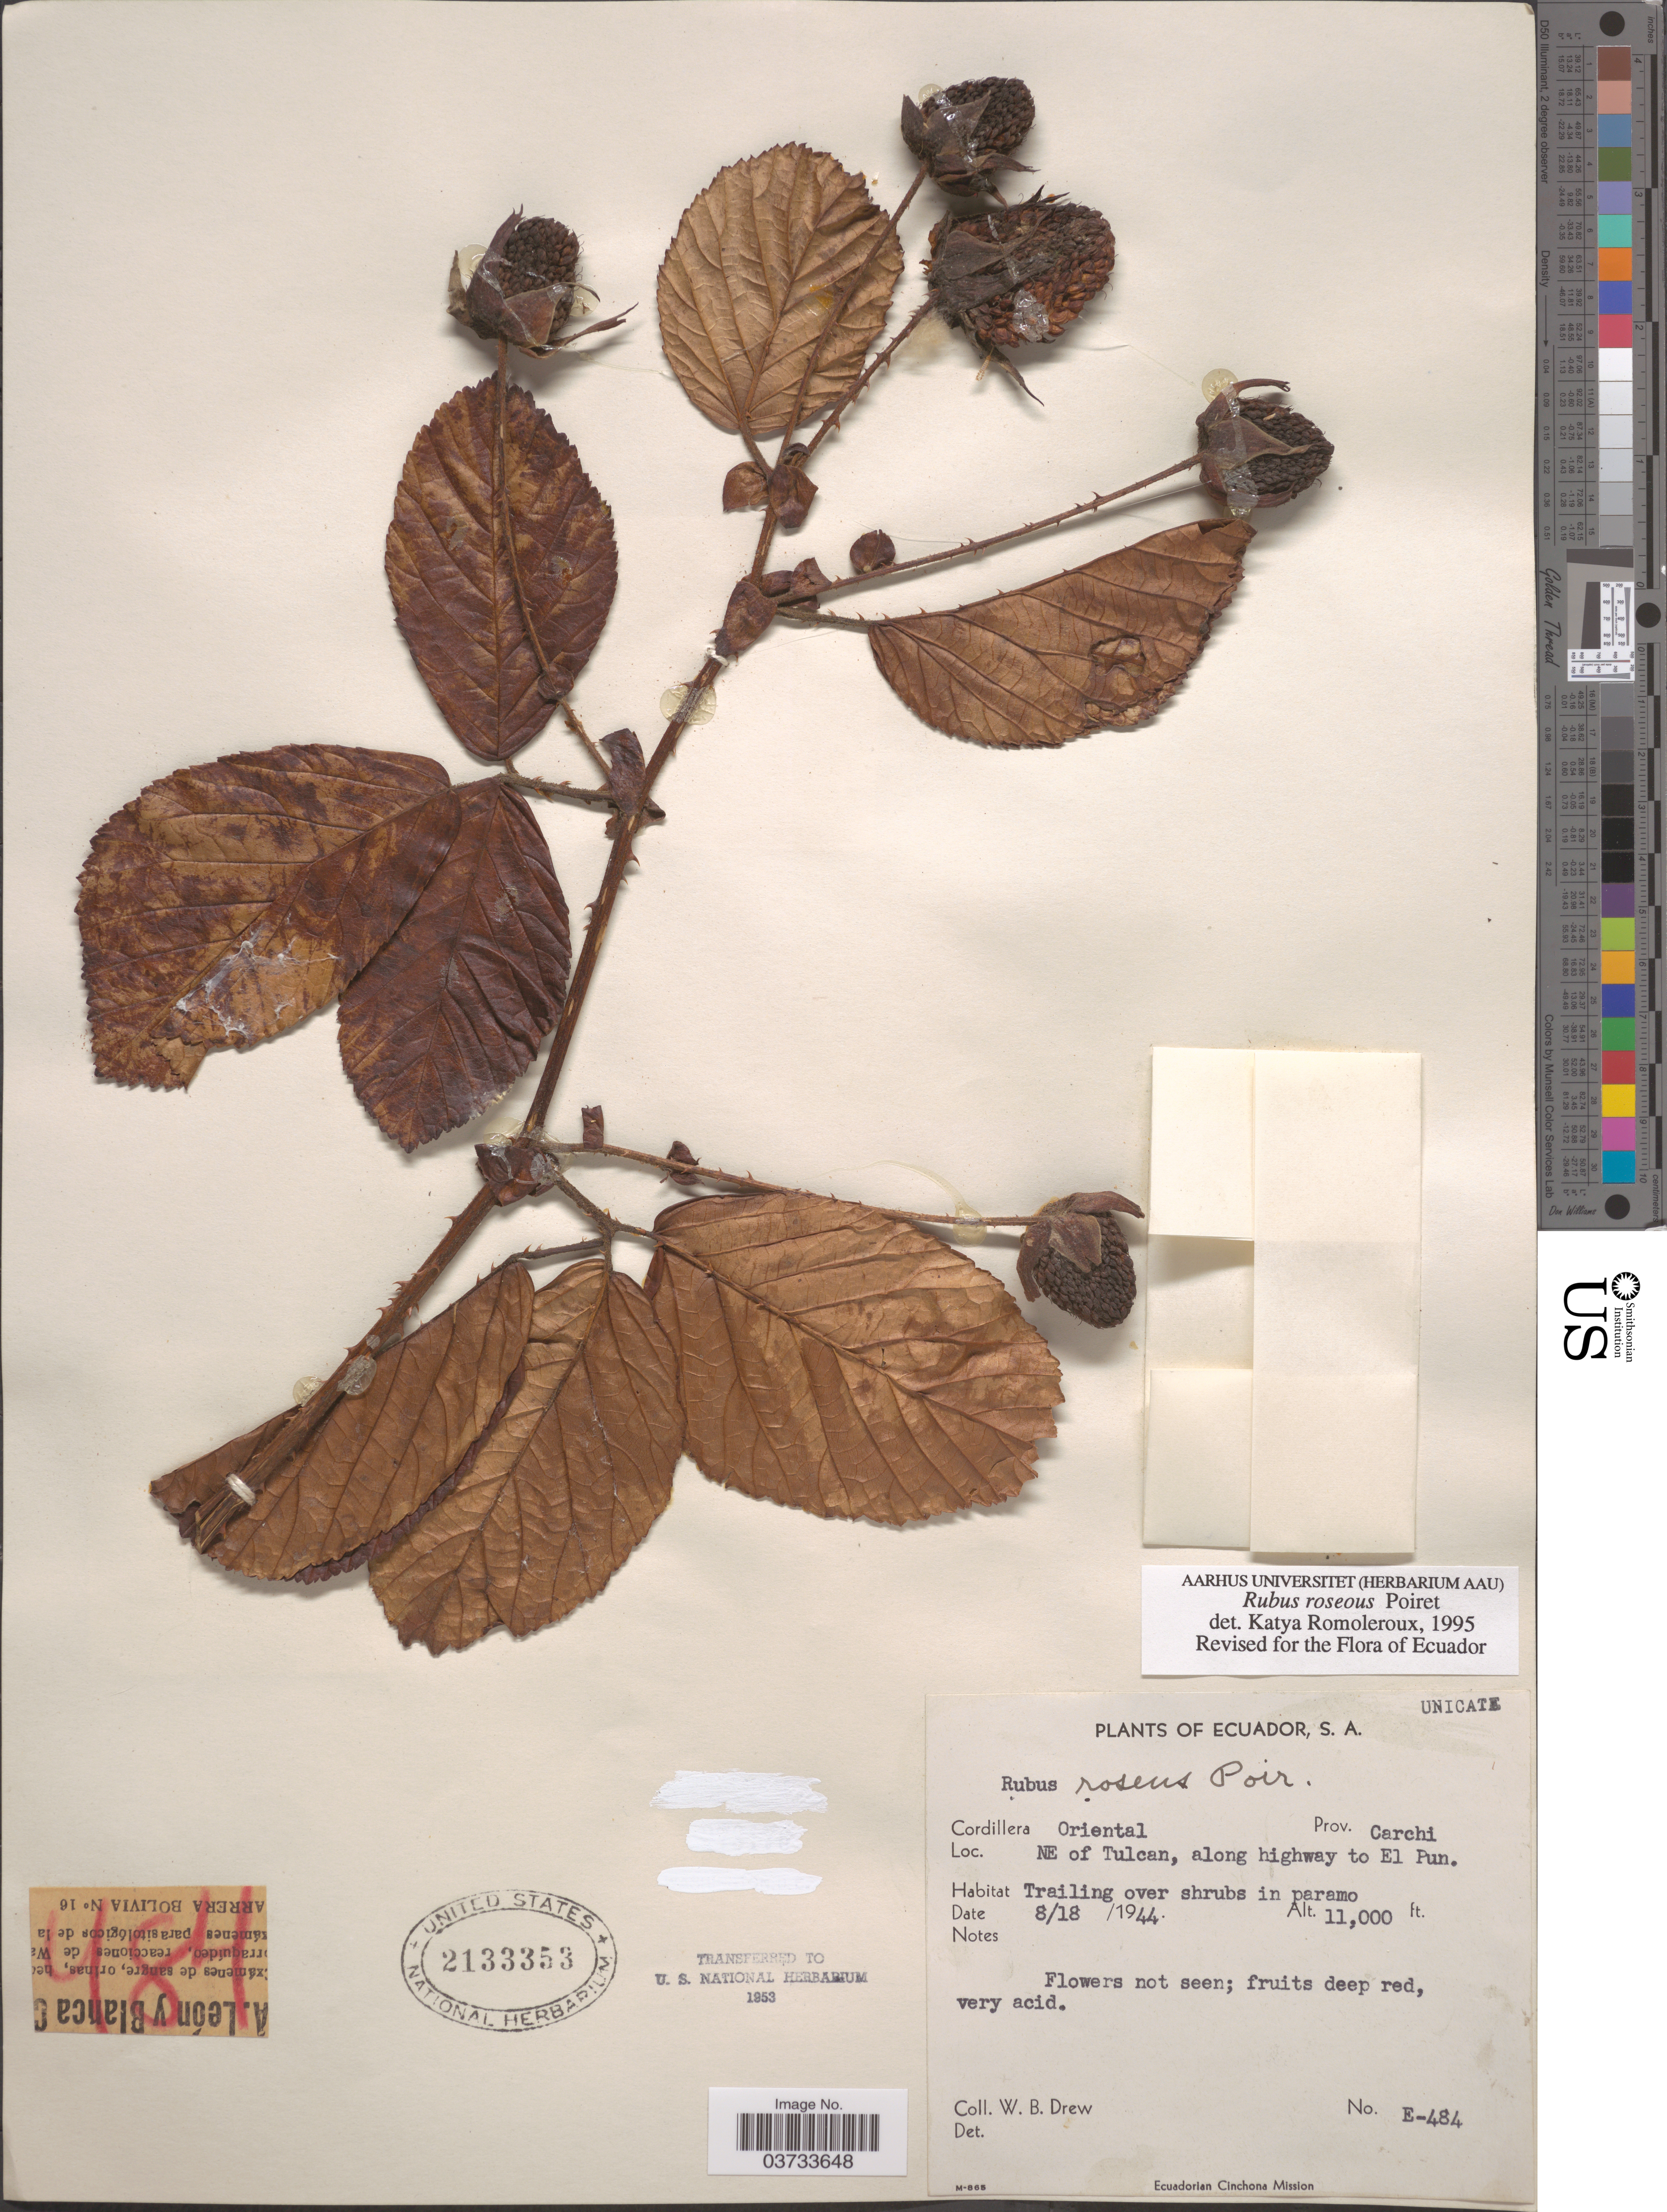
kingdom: Plantae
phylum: Tracheophyta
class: Magnoliopsida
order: Rosales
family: Rosaceae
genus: Rubus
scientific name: Rubus roseus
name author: Poir.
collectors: W. B. Drew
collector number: E-484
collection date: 1944-08-18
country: Ecuador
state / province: Carchi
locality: Cordillera Oriental. NE of Tulcan, along highway to El Pun.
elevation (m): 3353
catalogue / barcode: US 2133353